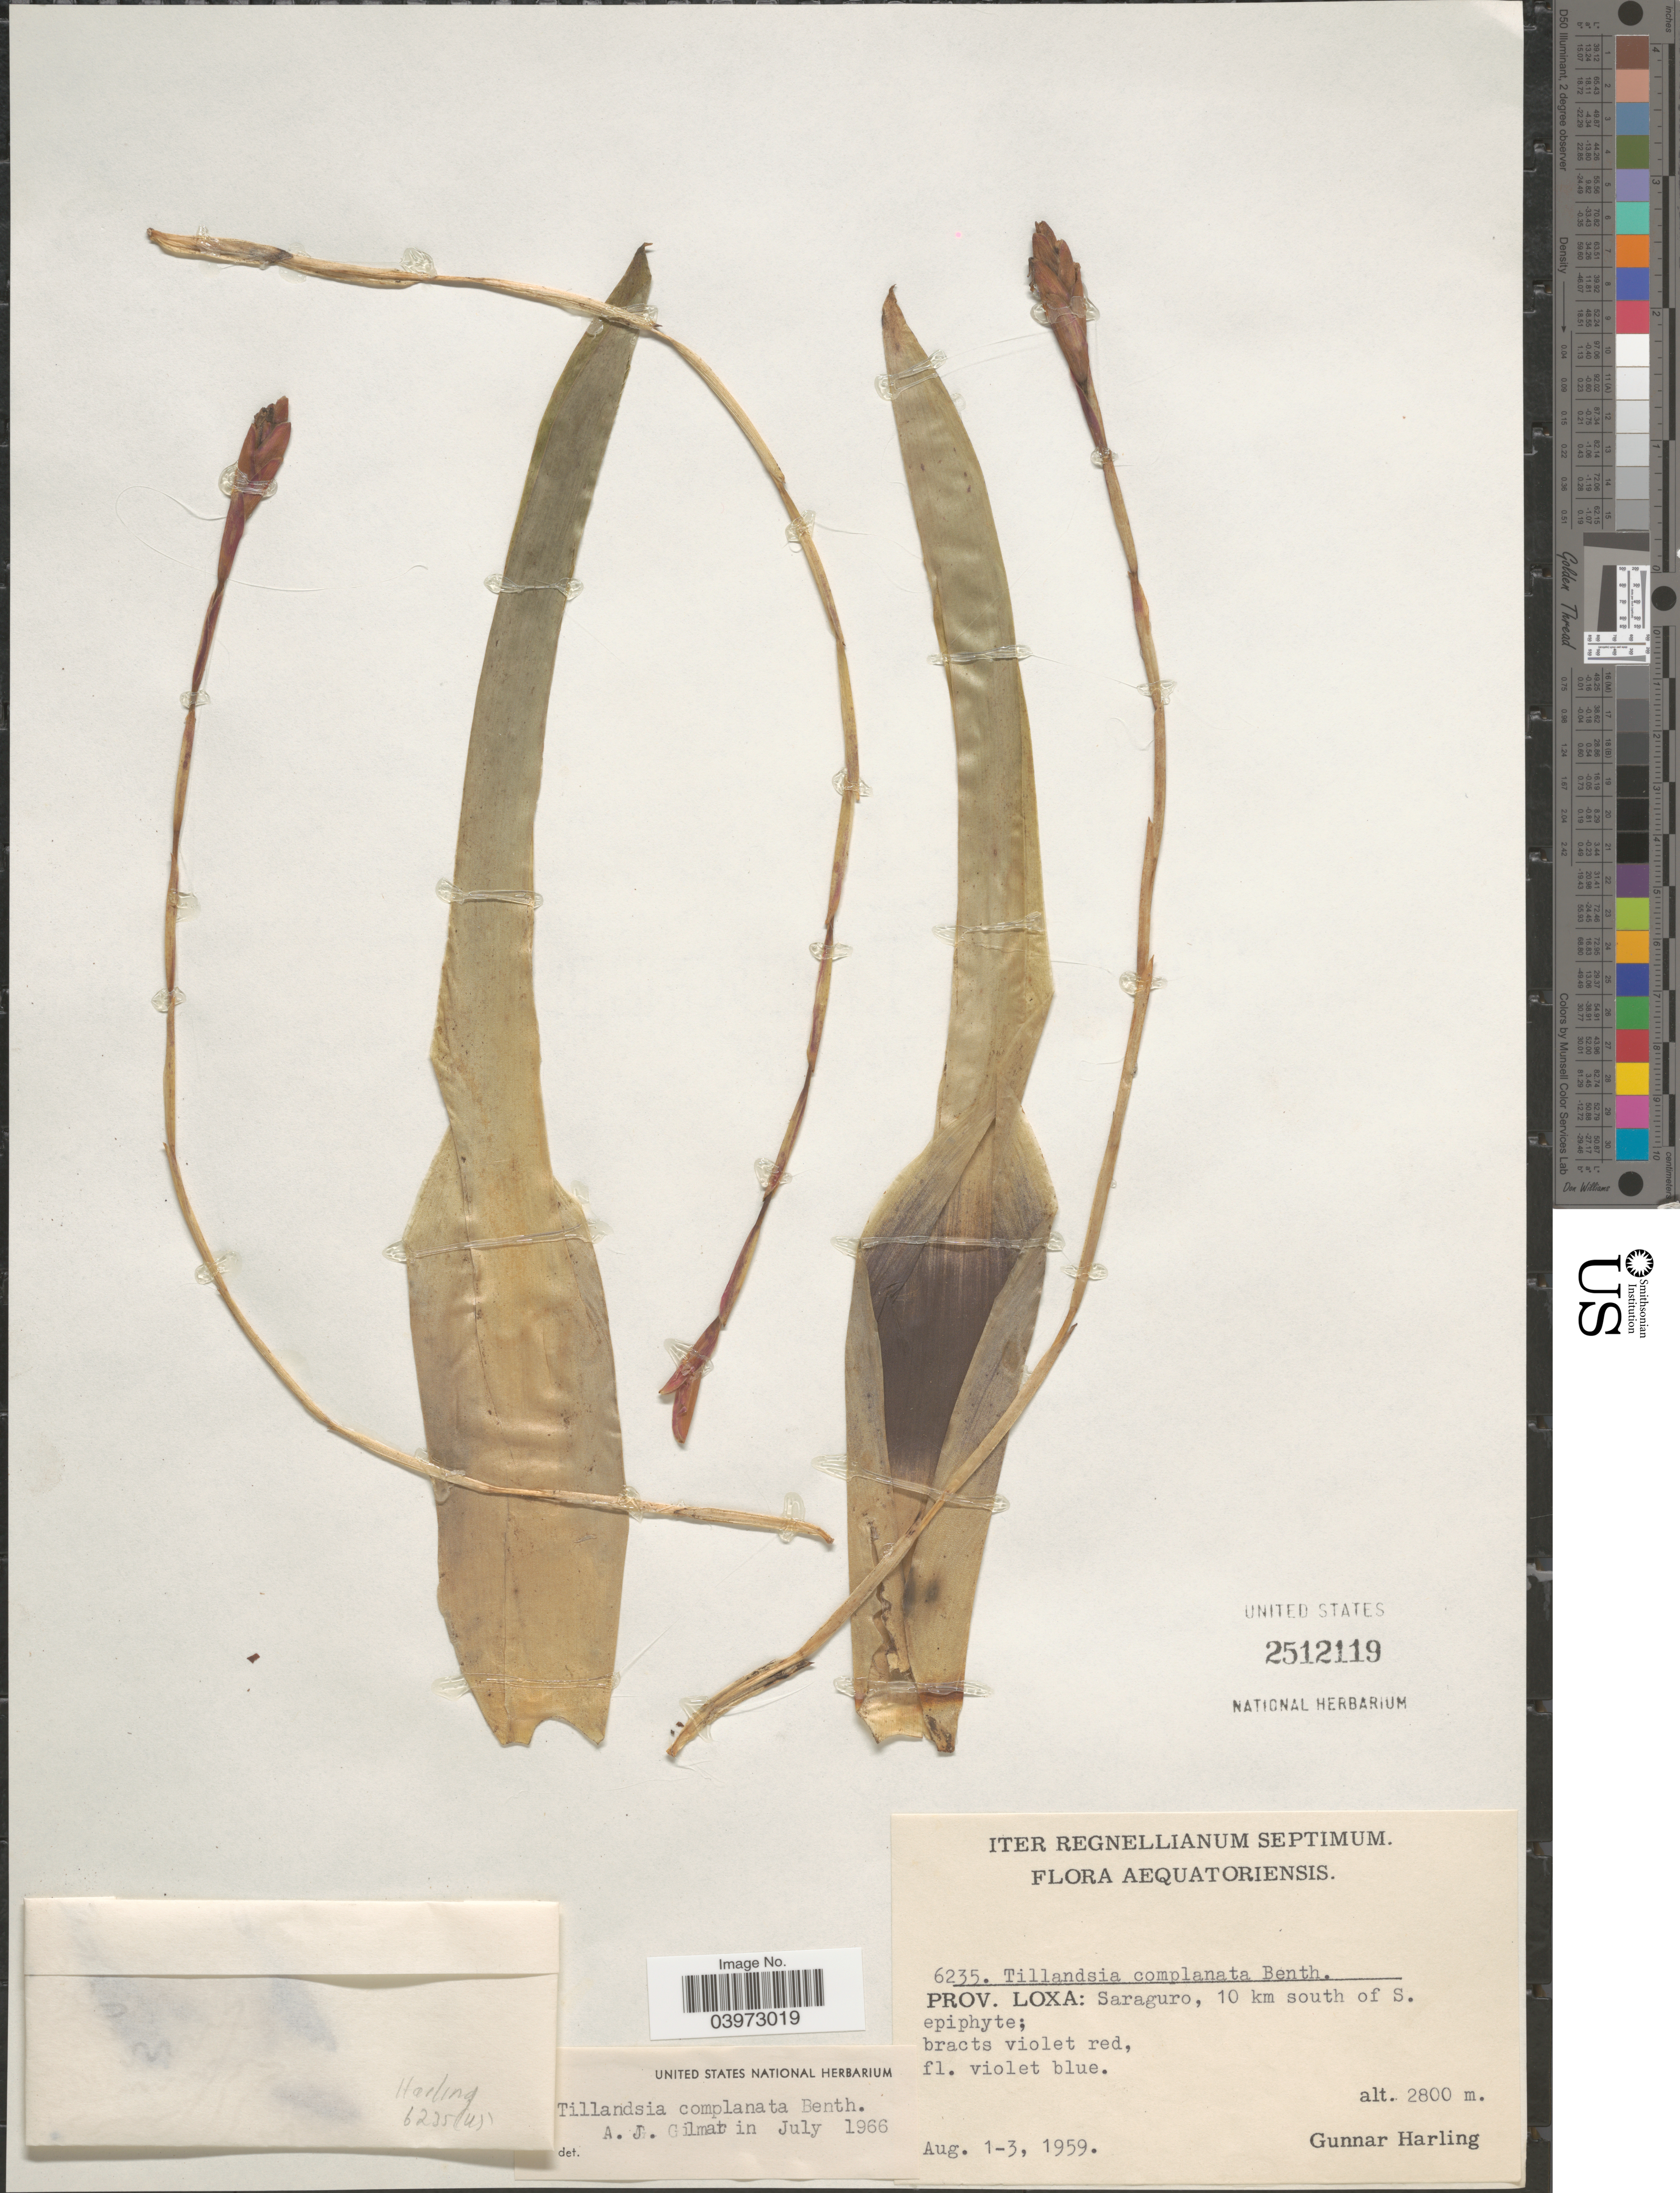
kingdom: Plantae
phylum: Tracheophyta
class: Liliopsida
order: Poales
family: Bromeliaceae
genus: Tillandsia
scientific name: Tillandsia complanata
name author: Benth.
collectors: G. Harling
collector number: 6235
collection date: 1959-08-01/1959-08-03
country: Ecuador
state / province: Loja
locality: Saraguro, 10 km south of S.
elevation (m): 2800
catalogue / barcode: US 2512119